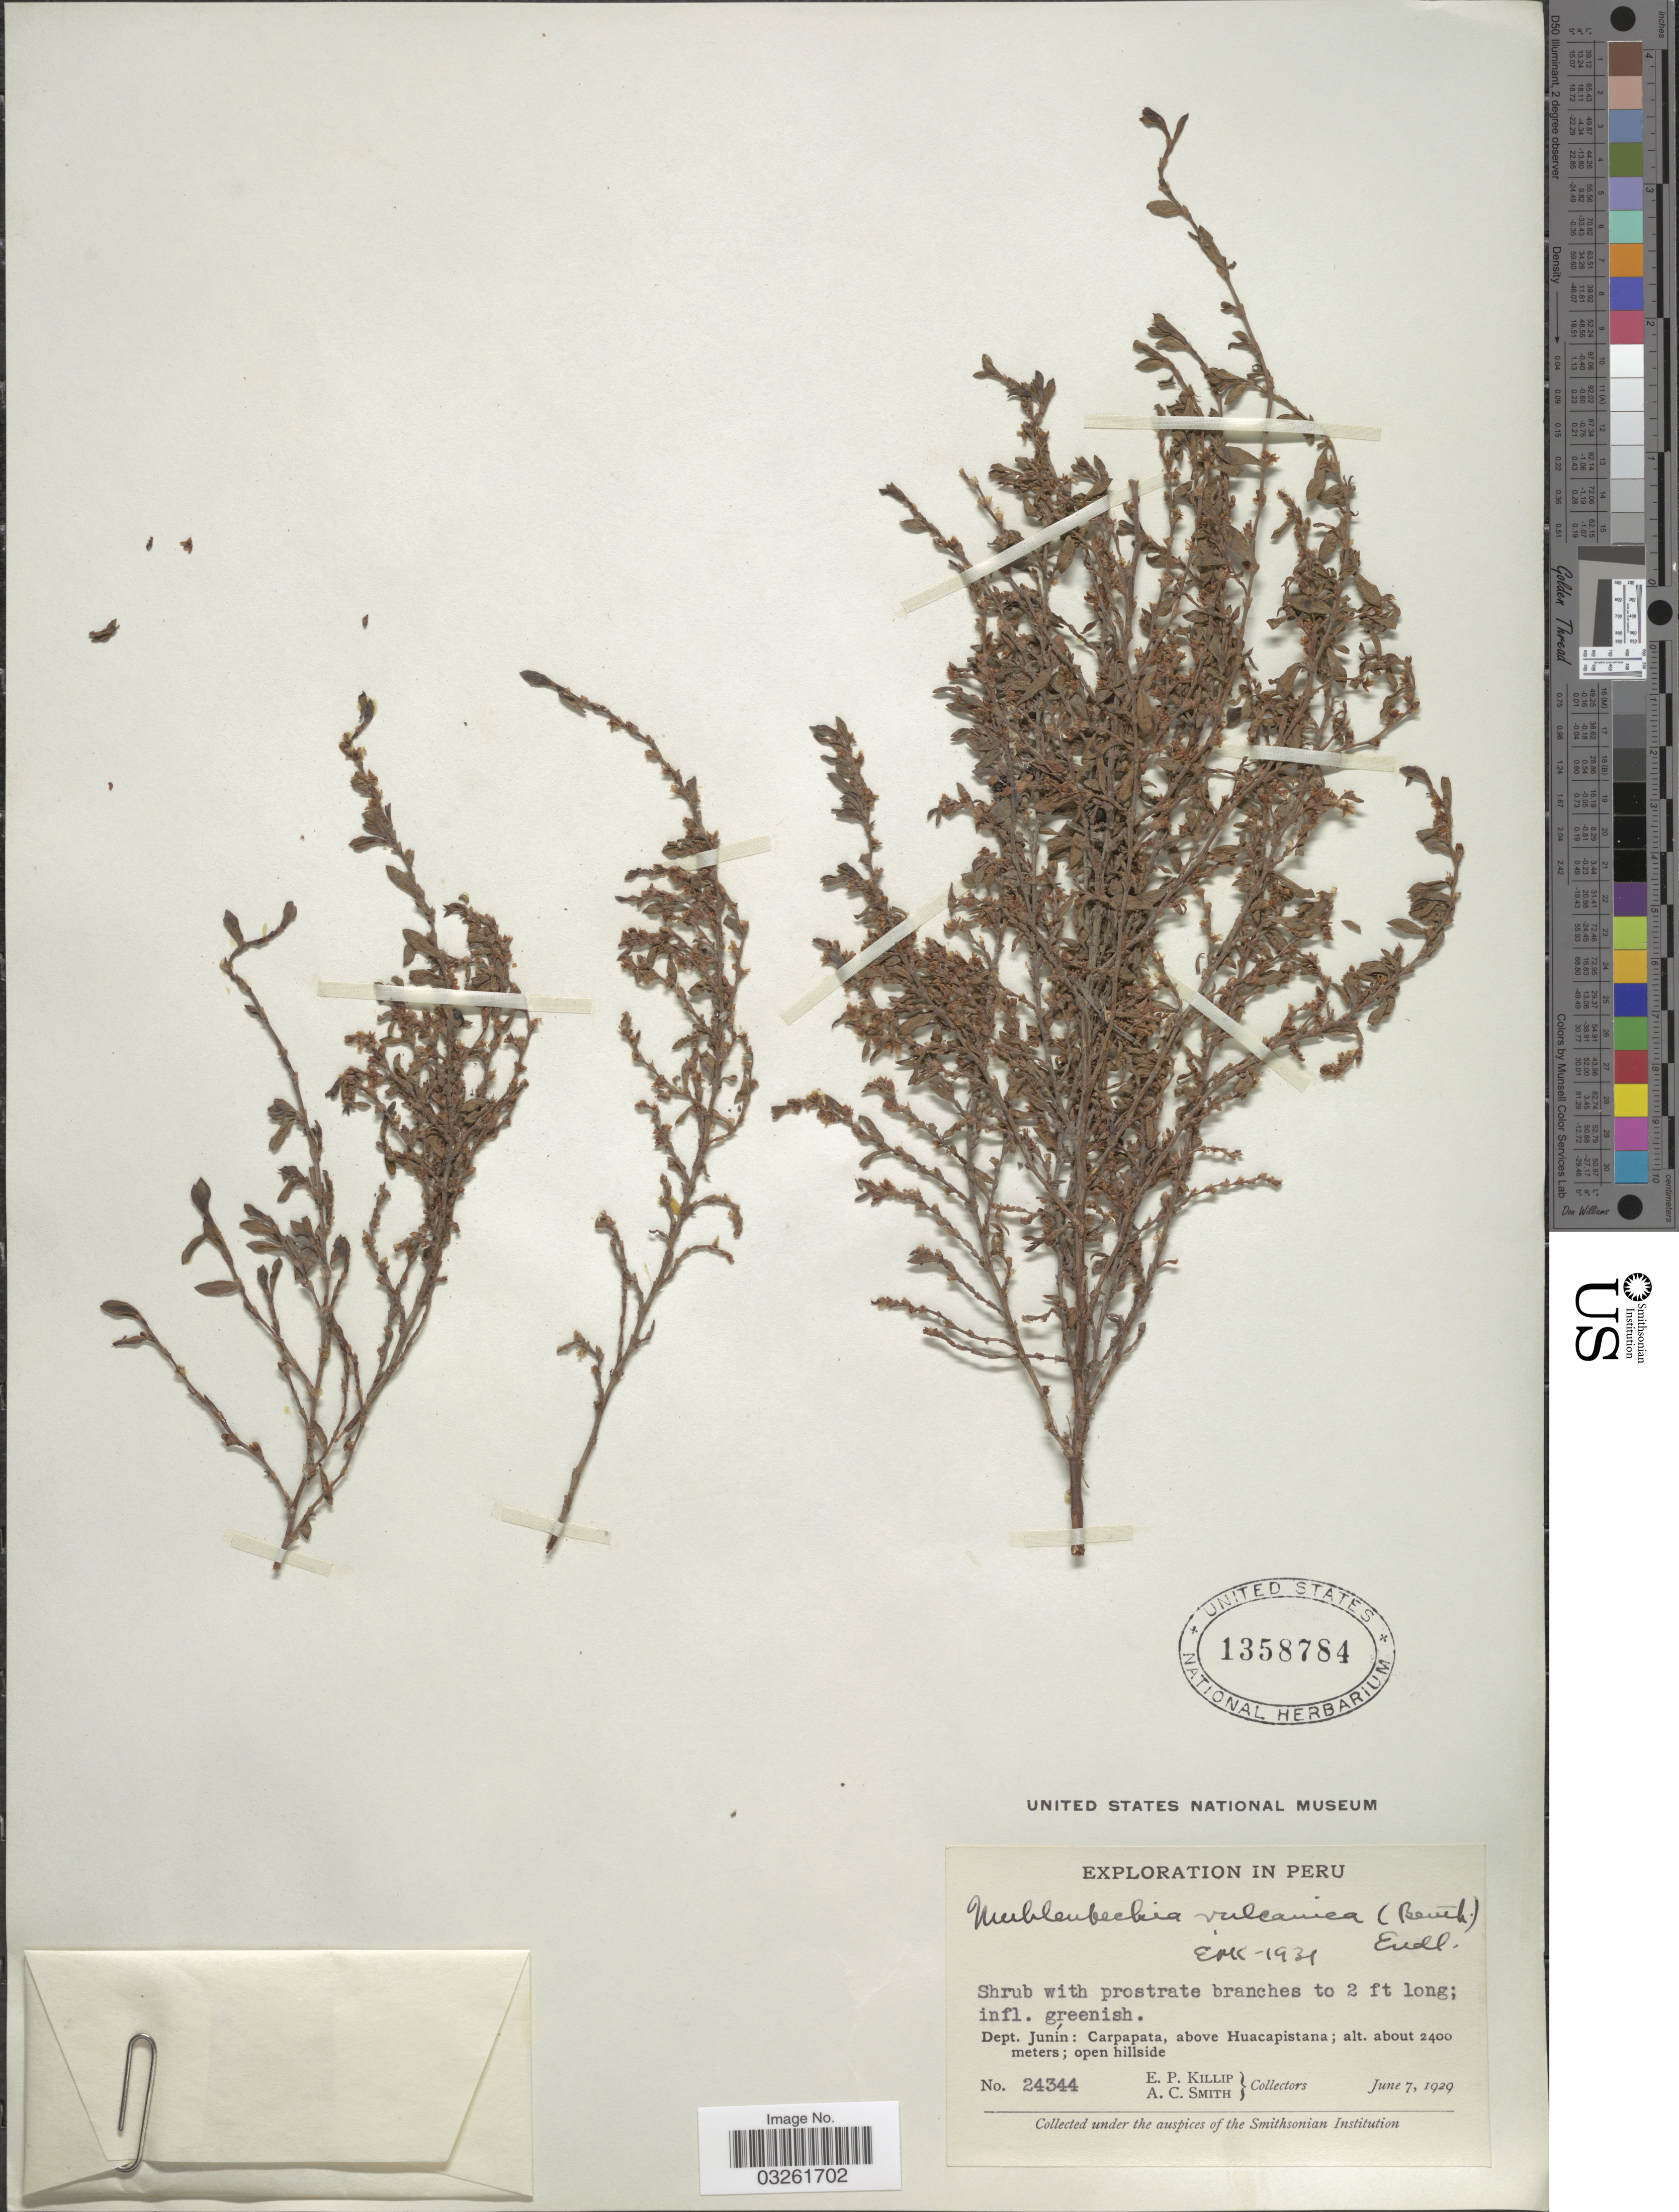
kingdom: Plantae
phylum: Tracheophyta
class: Magnoliopsida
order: Caryophyllales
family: Polygonaceae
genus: Muehlenbeckia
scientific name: Muehlenbeckia volcanica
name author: (Benth.) Endl.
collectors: E. P. Killip & A. C. Smith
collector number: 24344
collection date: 1929-06-07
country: Peru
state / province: Junín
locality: Dept. Junín: Carpapata, above Huancapistana.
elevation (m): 2400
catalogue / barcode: US 1358784